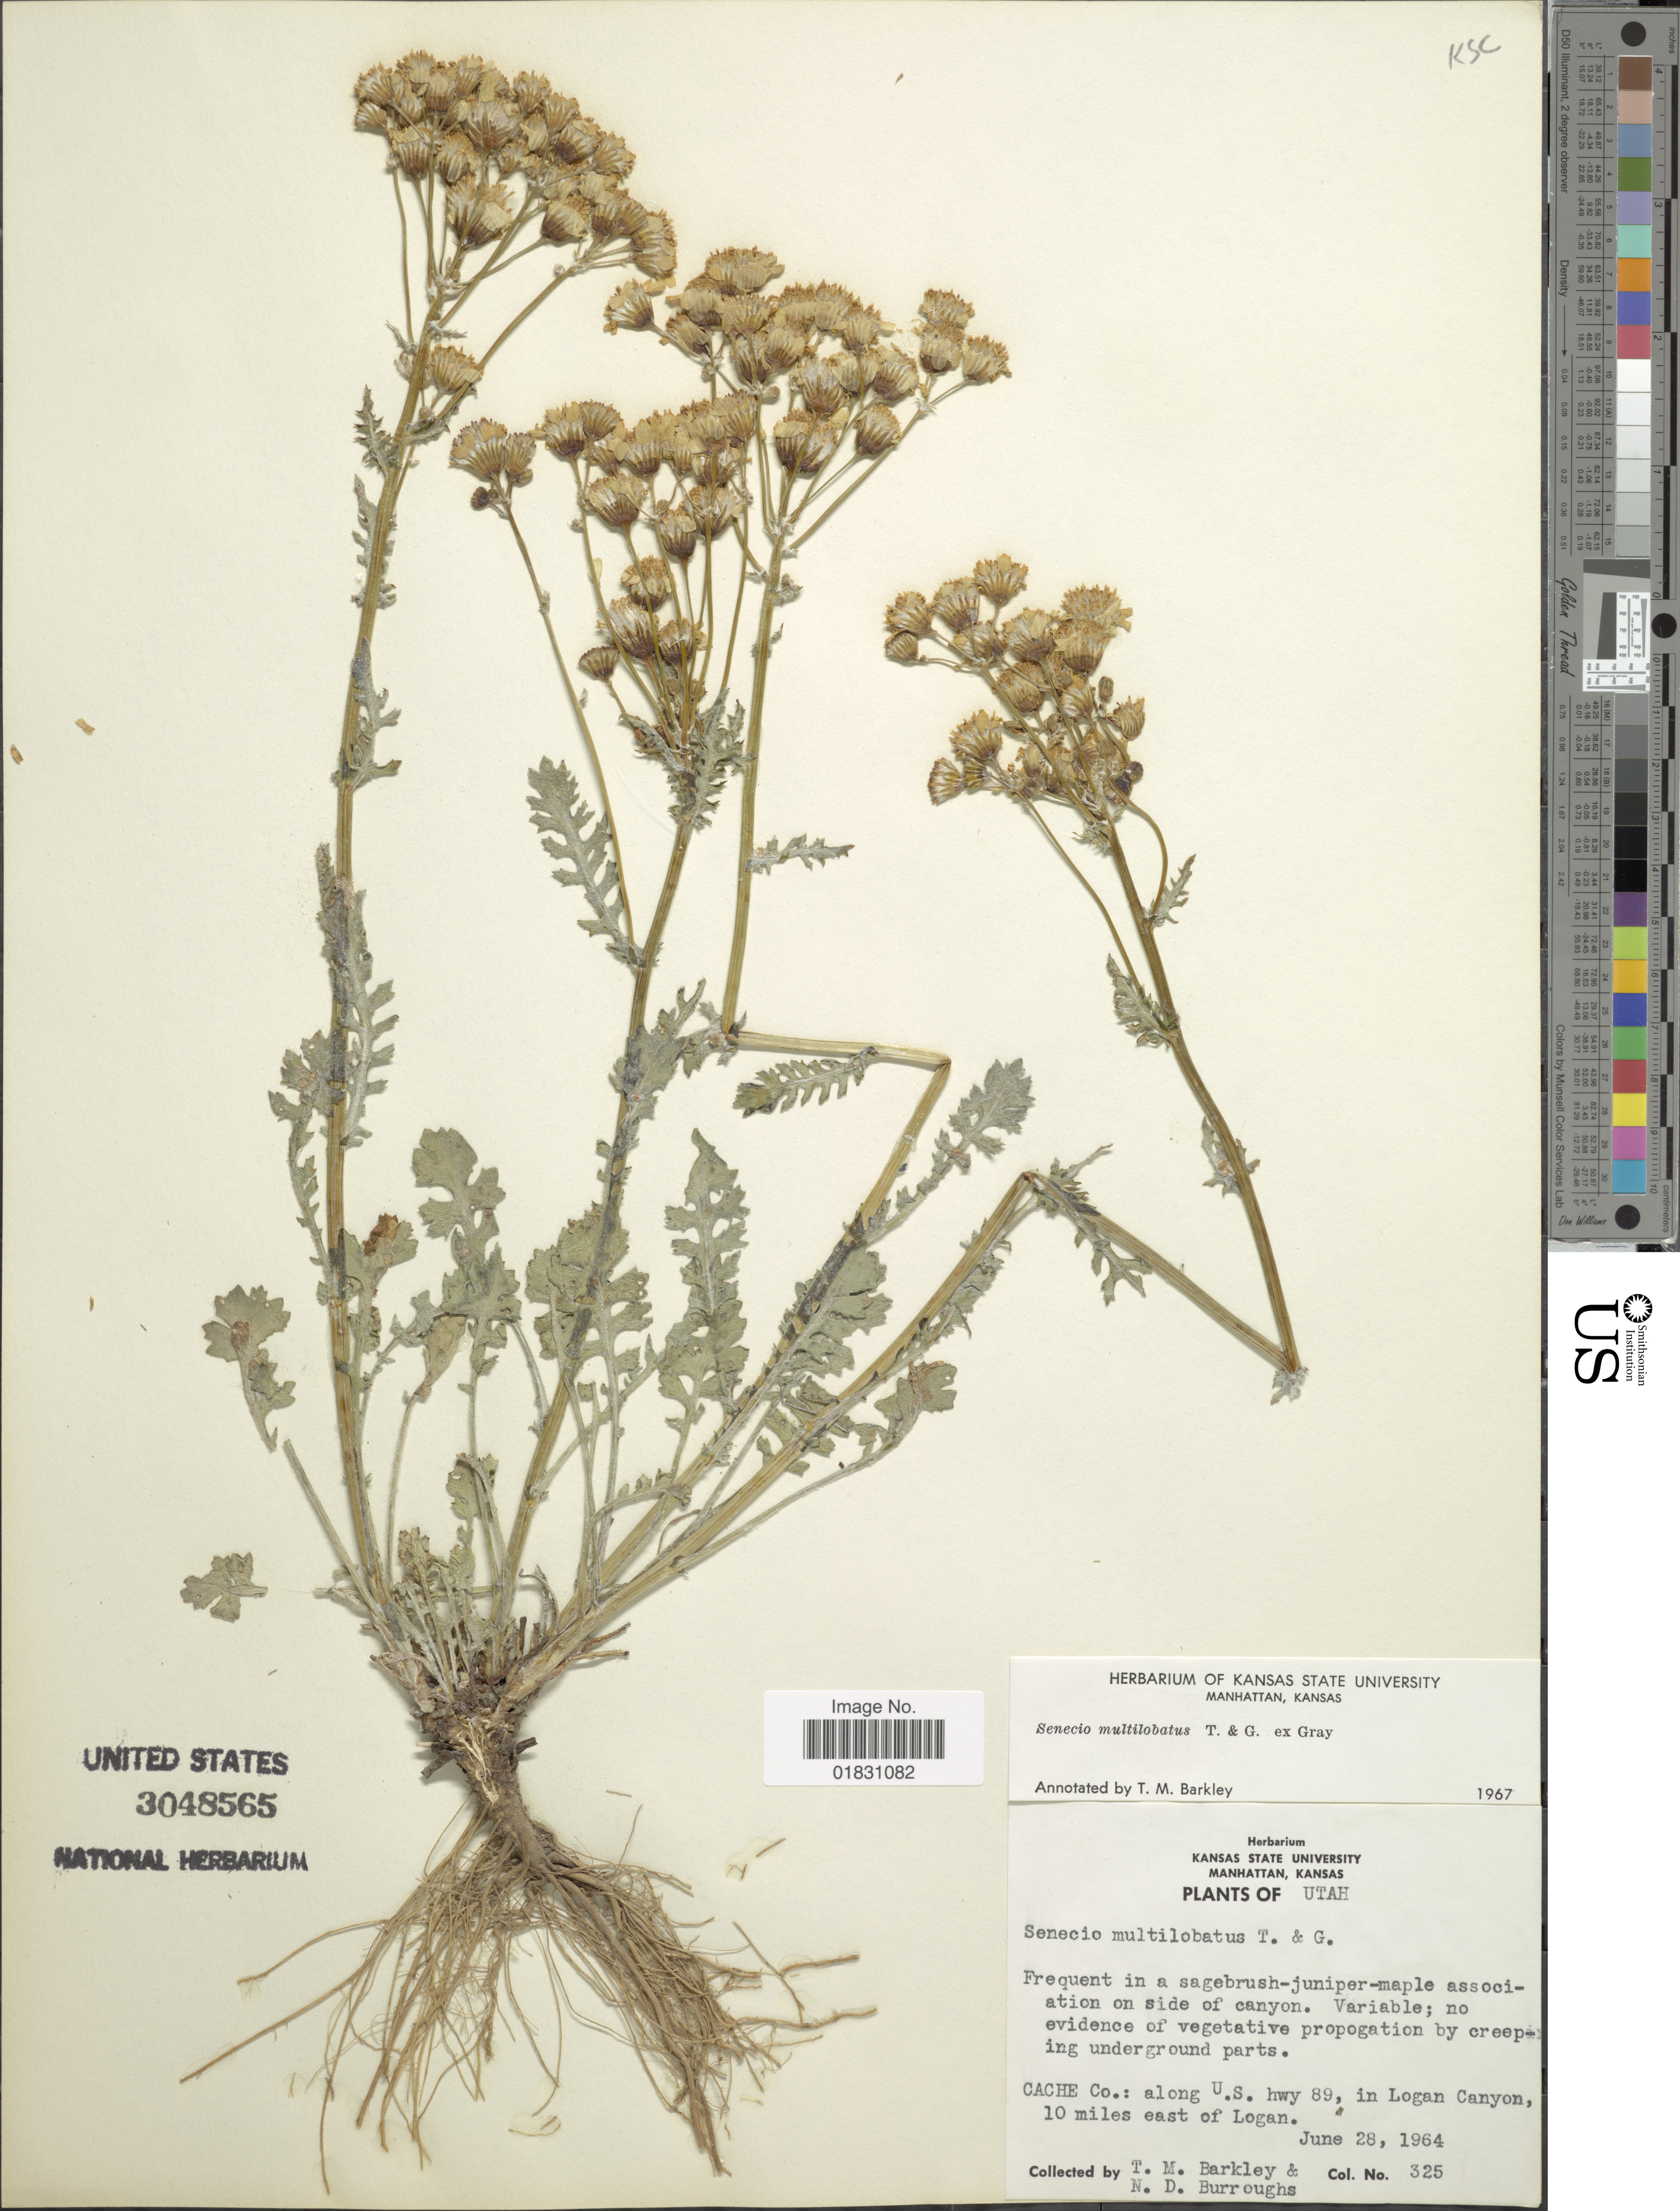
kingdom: Plantae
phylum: Tracheophyta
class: Magnoliopsida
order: Asterales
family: Asteraceae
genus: Packera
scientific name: Packera multilobata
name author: (Torr. & A. Gray) W.A. Weber & Á. Löve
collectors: T. M. Barkley & N. Burroughs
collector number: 325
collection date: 1964-06-28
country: United States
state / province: Utah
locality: Cache Co.: along U.S. hwy 89, in Logan Canyon, 10 miles east of Logan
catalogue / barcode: US 3048565